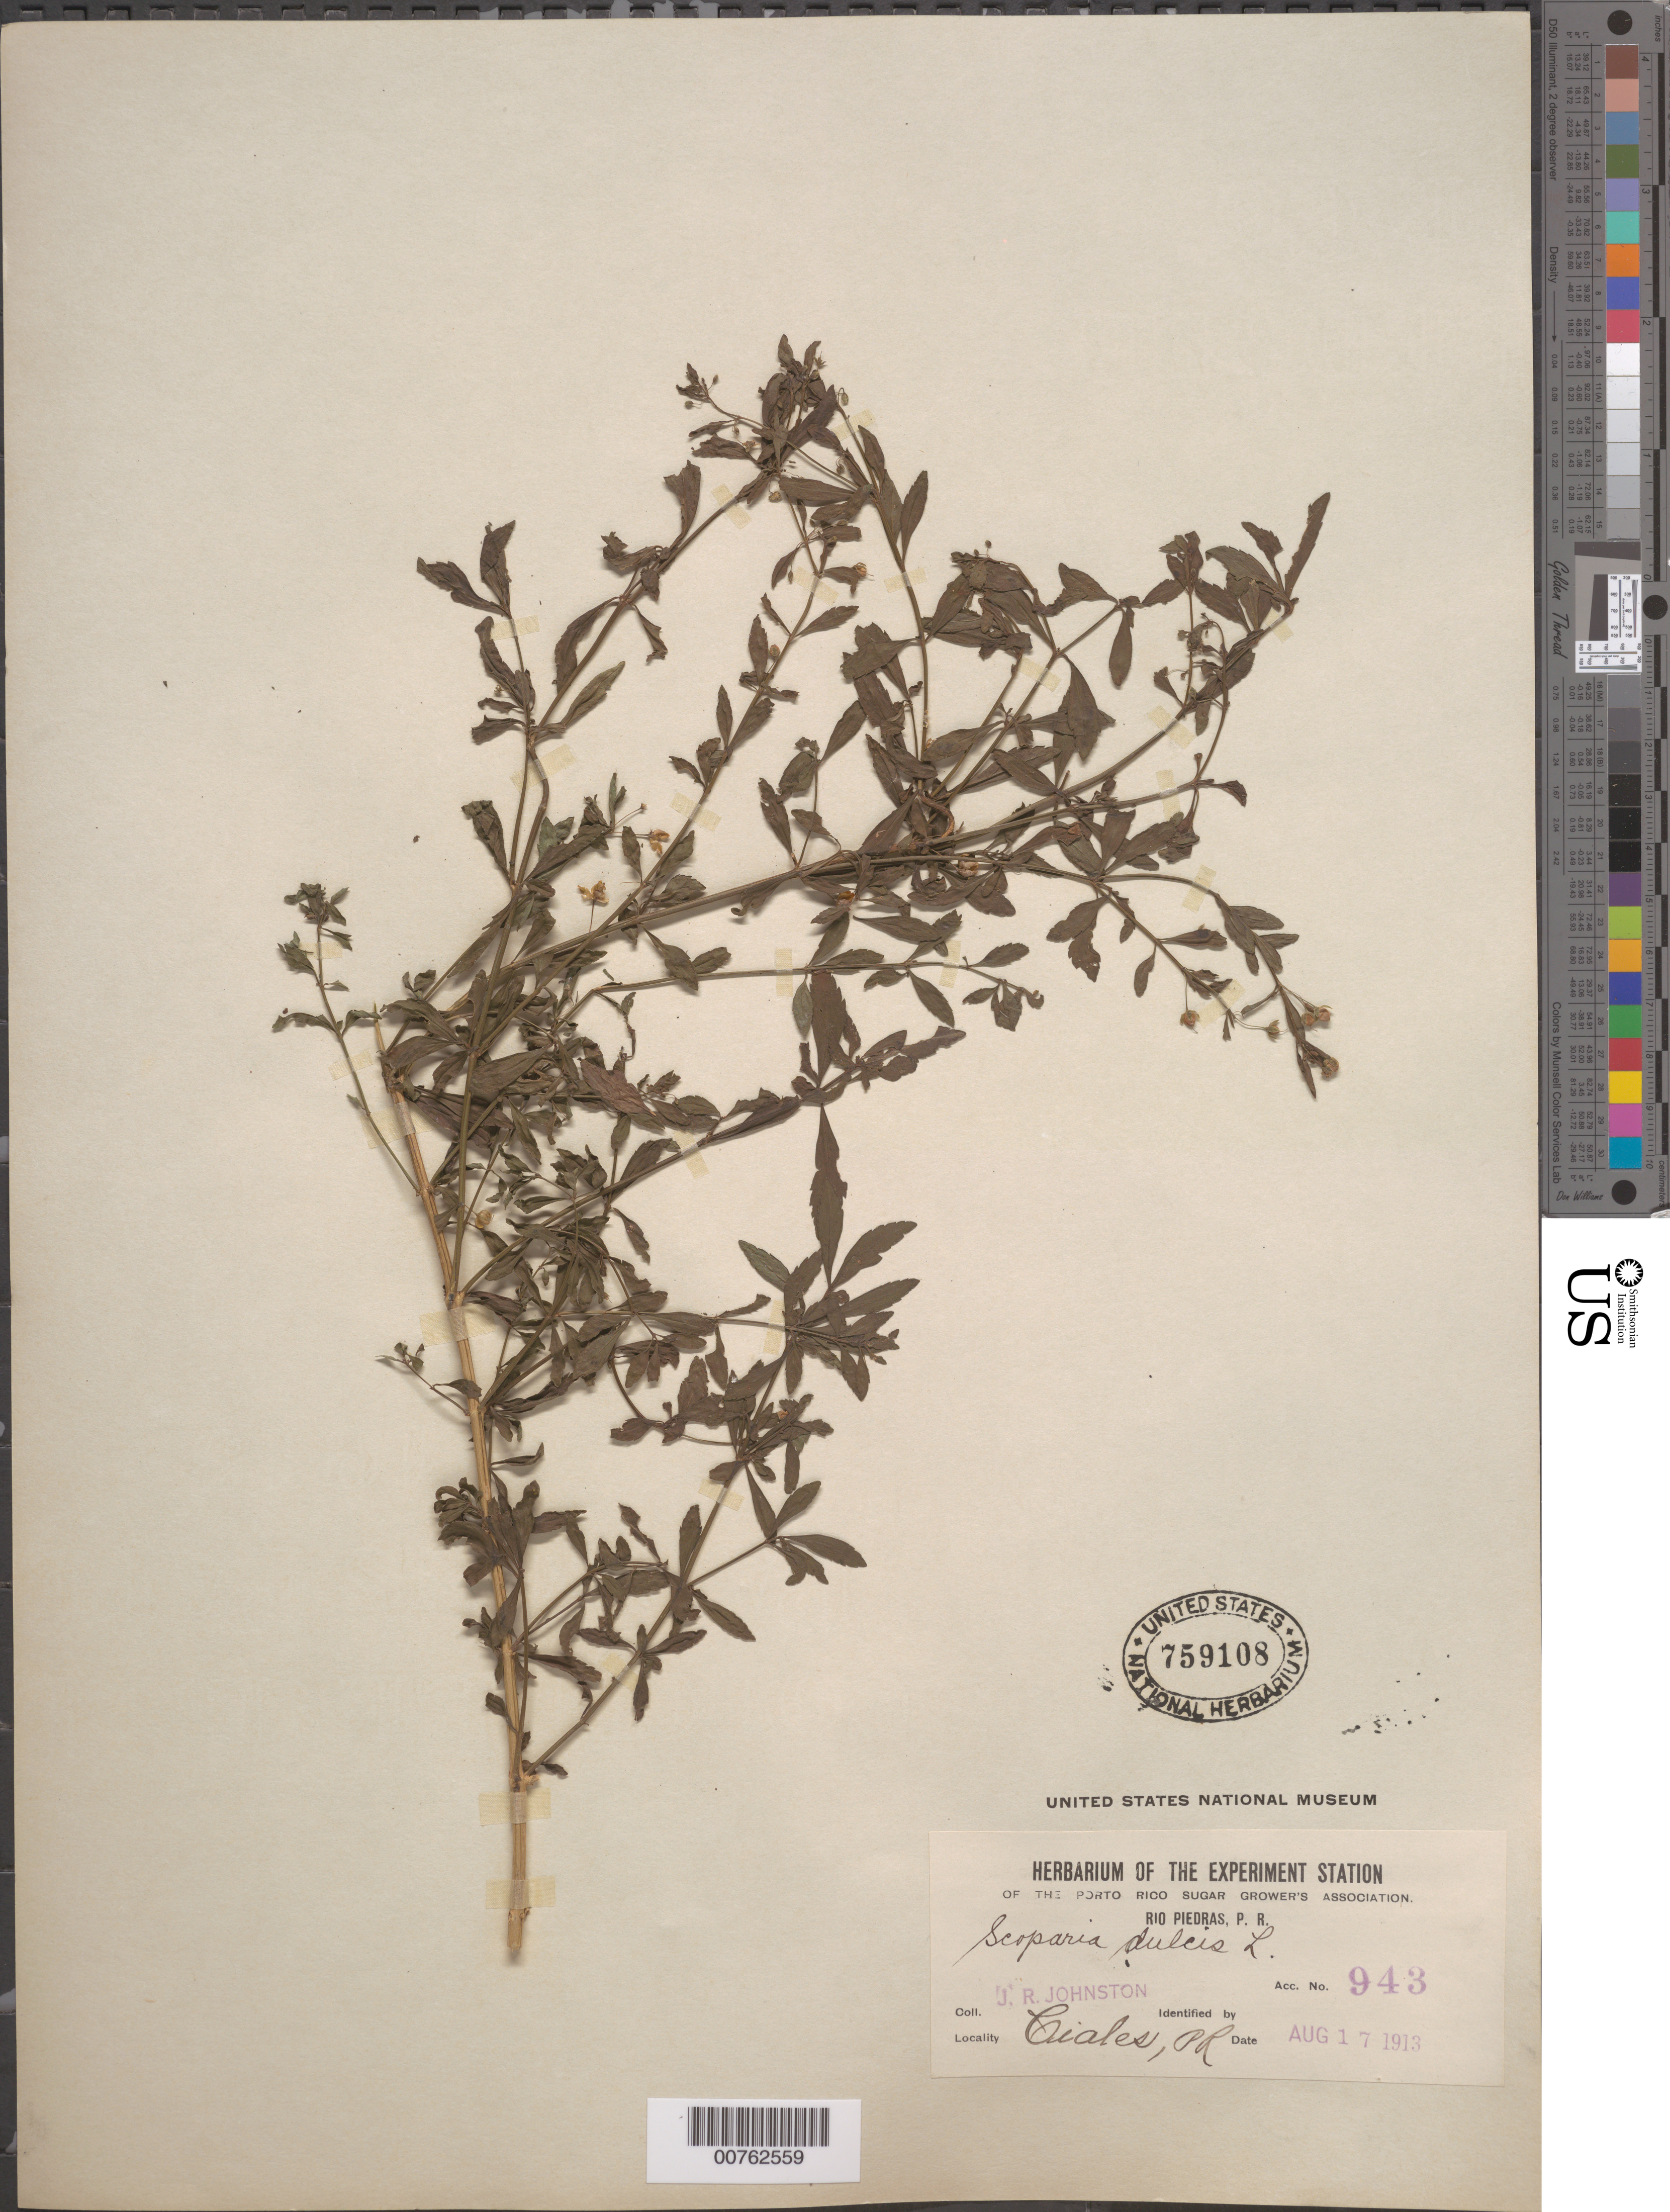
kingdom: Plantae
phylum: Tracheophyta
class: Magnoliopsida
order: Lamiales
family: Plantaginaceae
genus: Scoparia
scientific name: Scoparia dulcis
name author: L.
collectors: J. Johnston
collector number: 943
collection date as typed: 17 Aug 1913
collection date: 1913-08-17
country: Puerto Rico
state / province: San Juan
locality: Río Piedras, Ciales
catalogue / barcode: US 759108